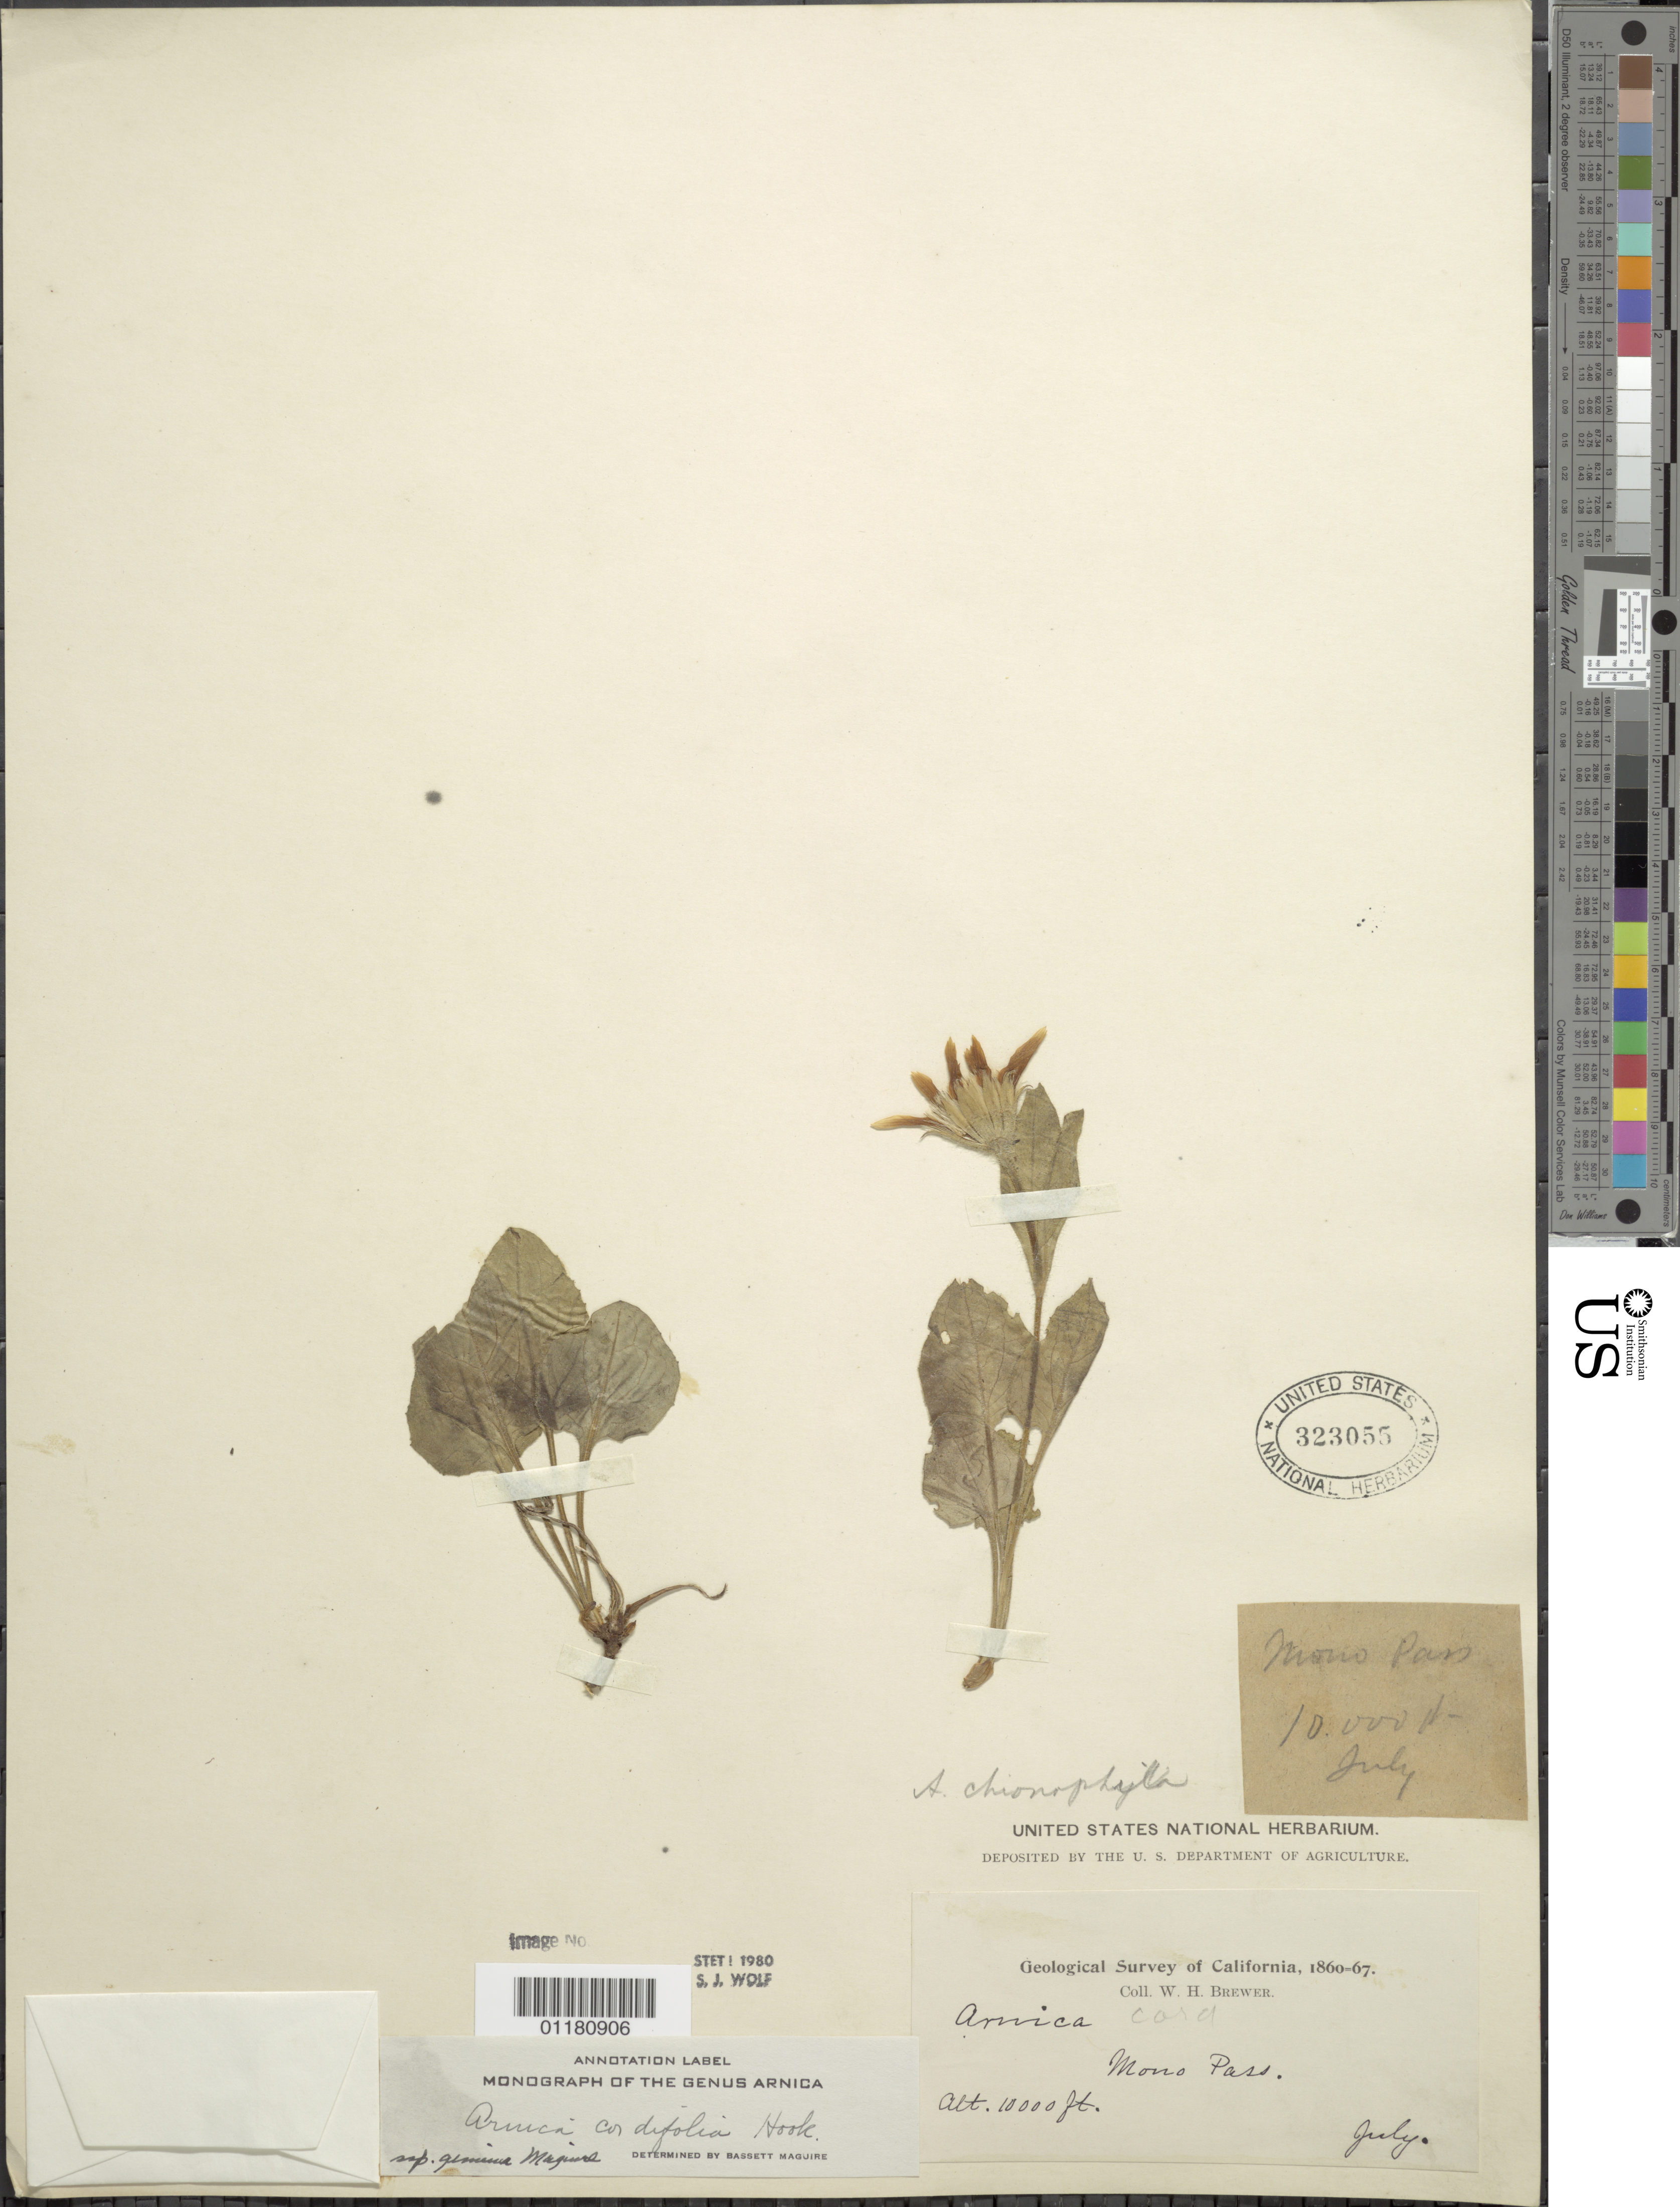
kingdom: Plantae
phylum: Tracheophyta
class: Magnoliopsida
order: Asterales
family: Asteraceae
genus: Arnica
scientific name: Arnica cordifolia subsp. genuina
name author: Maguire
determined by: Maguire, Bassett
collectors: W. H. Brewer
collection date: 1860-07/1867-07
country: United States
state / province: California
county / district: Mono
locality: Mono Pass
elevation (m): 3048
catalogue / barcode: US 323055